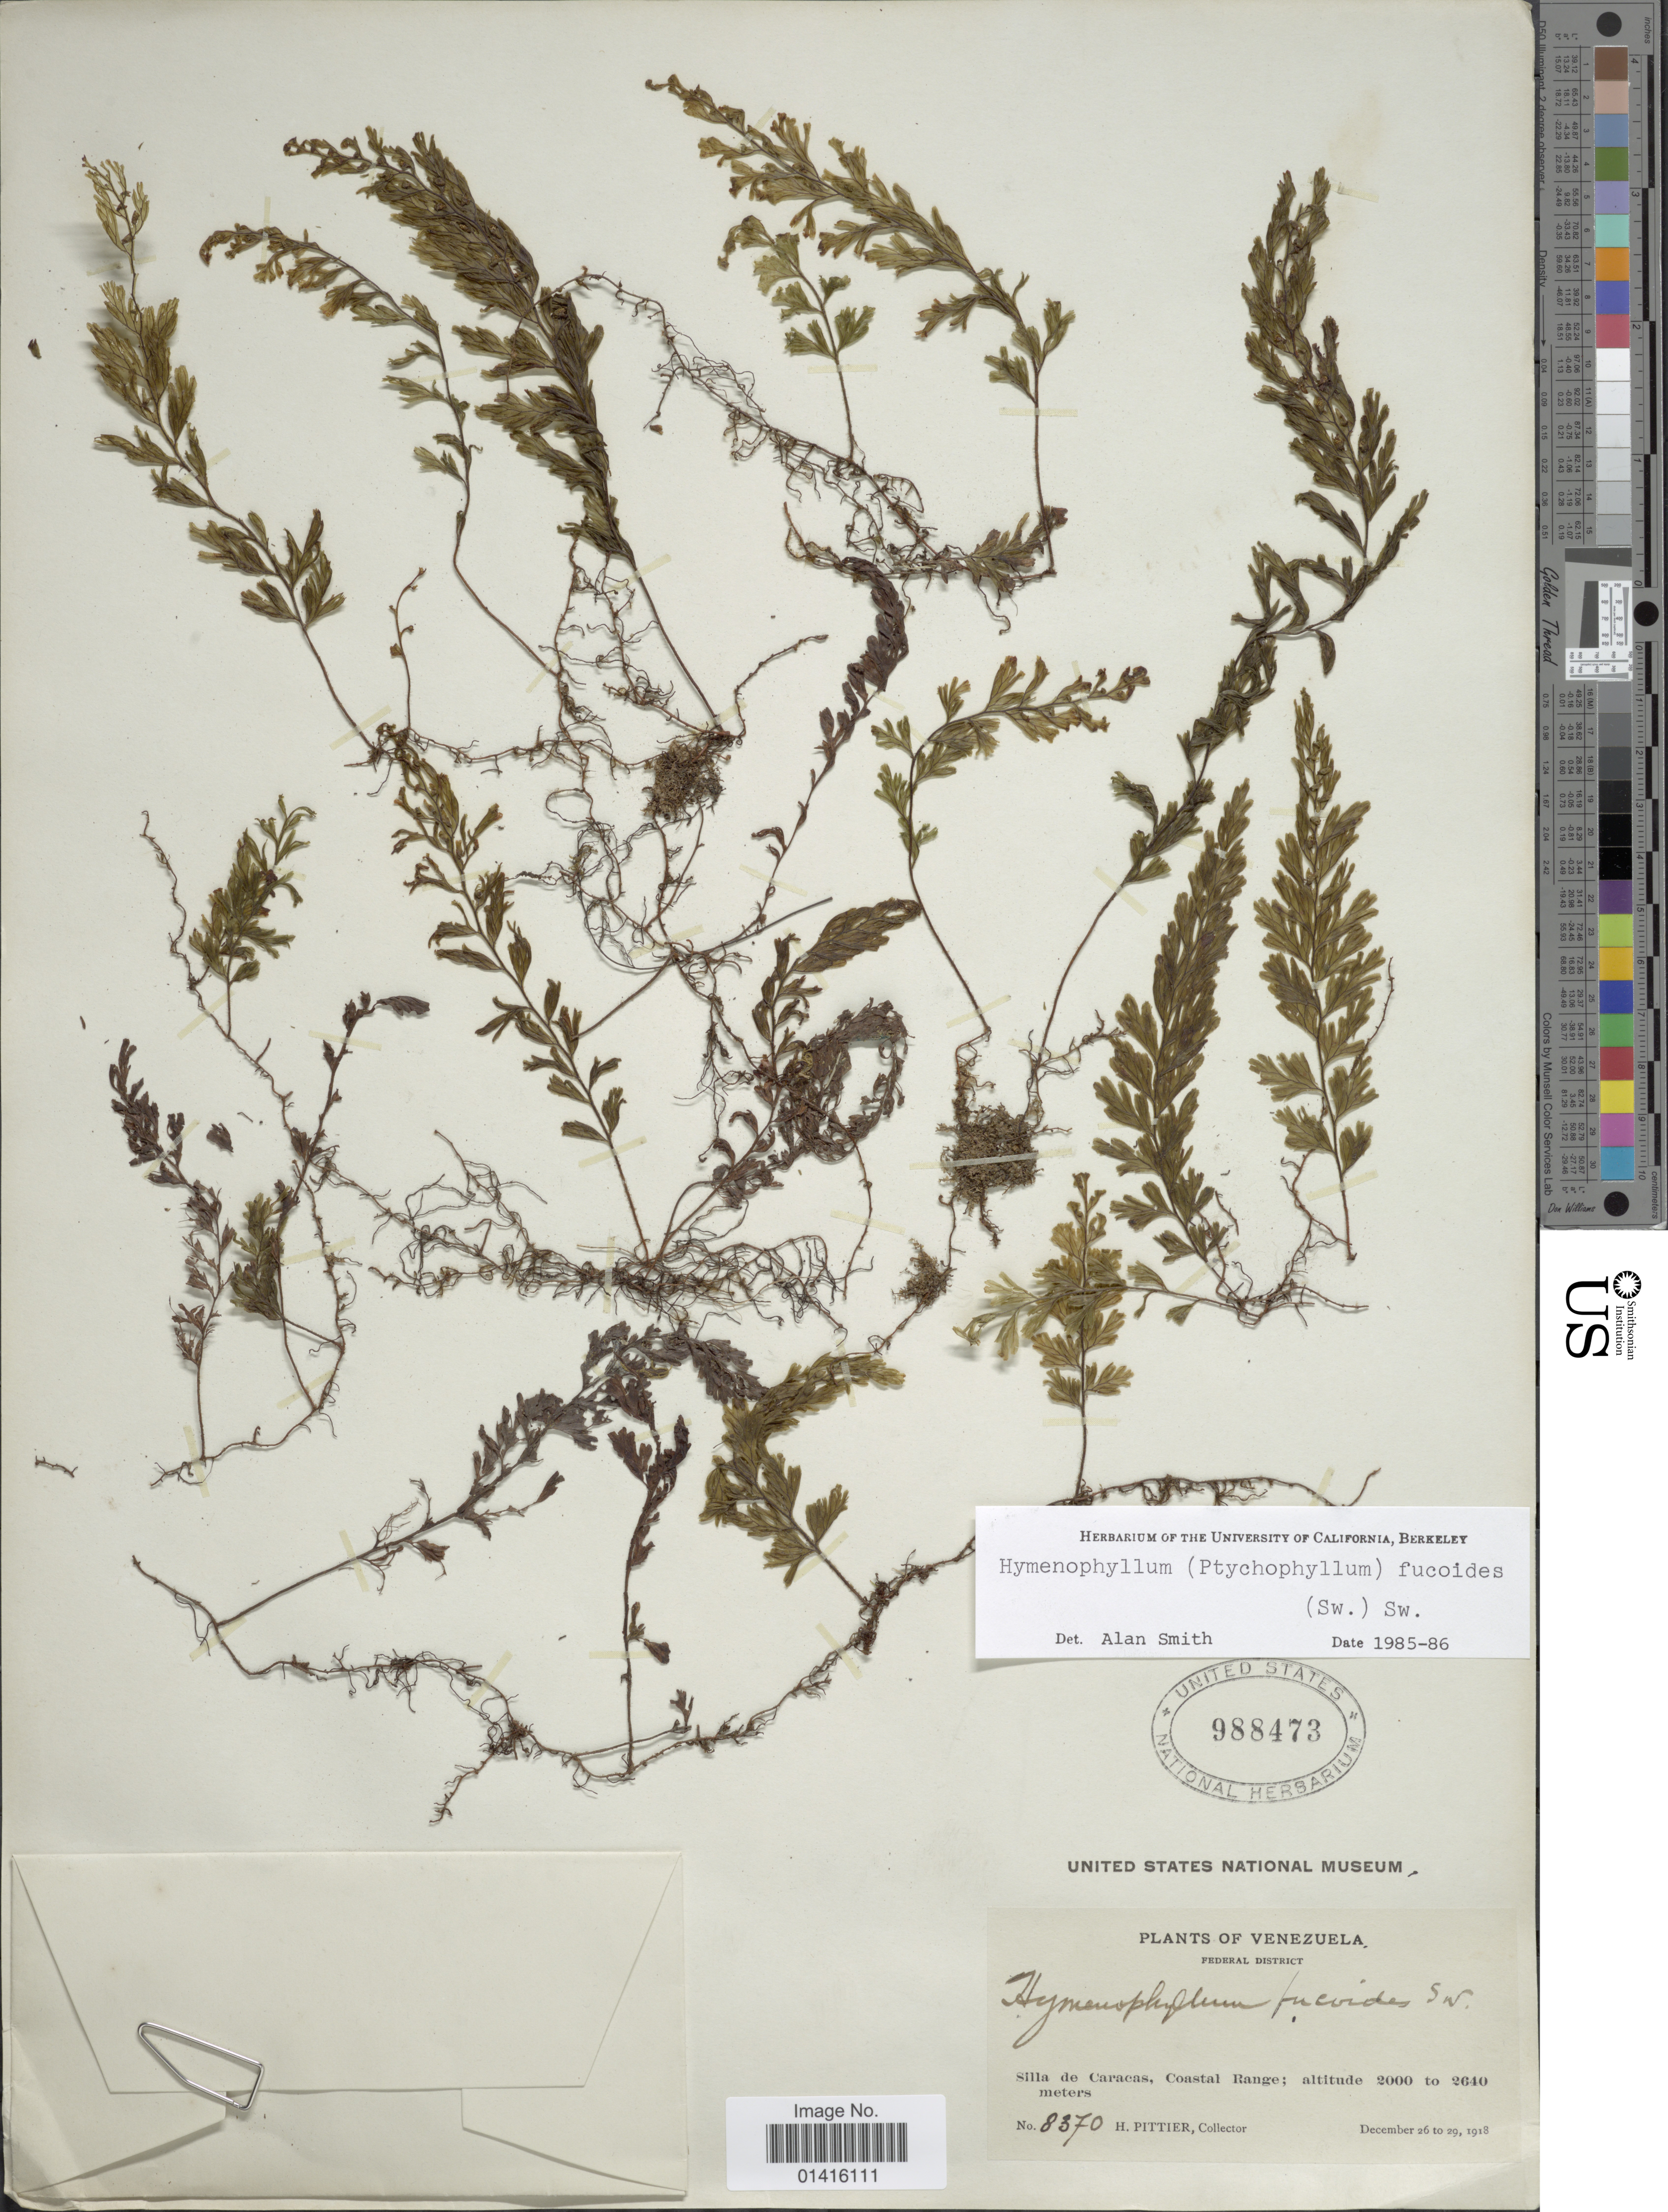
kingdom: Plantae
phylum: Tracheophyta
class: Polypodiopsida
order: Hymenophyllales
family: Hymenophyllaceae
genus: Hymenophyllum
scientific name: Hymenophyllum fucoides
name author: (Sw.) Sw.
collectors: H. F. Pittier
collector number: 8370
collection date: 1918-12-26/1918-12-29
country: Venezuela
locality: Federal District, Silla de Caracas, Coastal Range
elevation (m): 2000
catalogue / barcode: US 988473